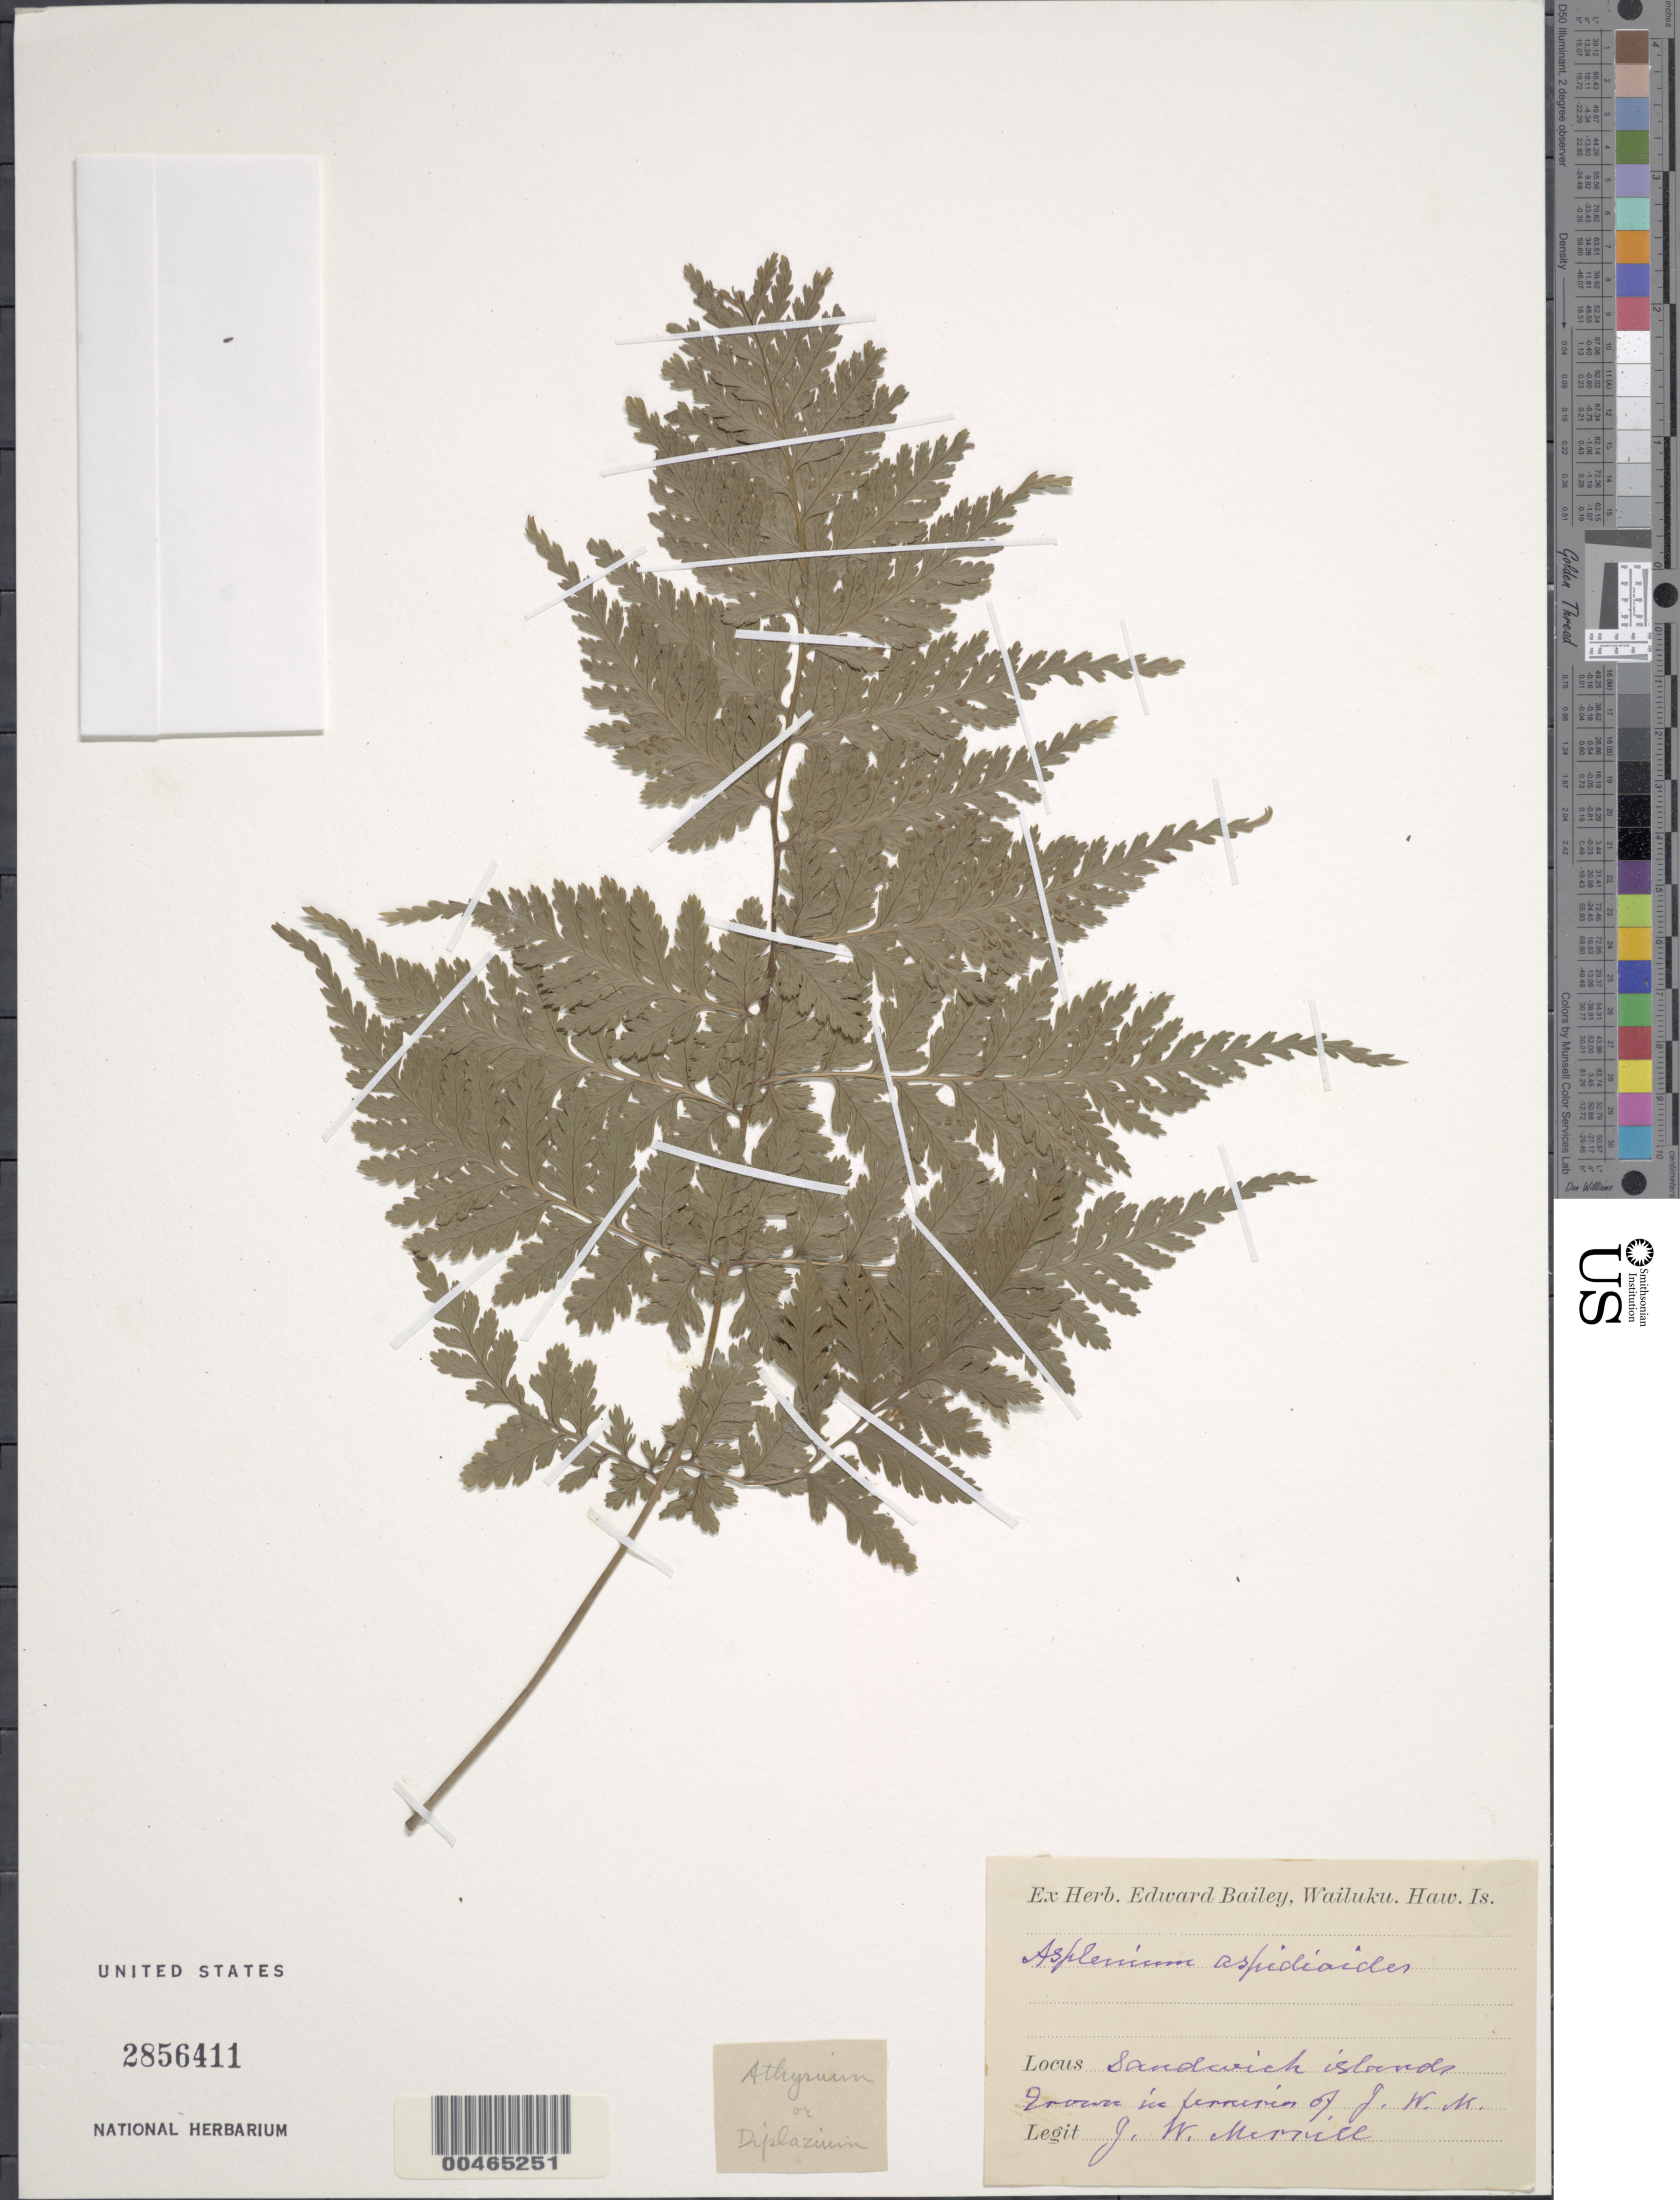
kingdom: Plantae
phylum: Tracheophyta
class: Polypodiopsida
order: Polypodiales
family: Athyriaceae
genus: Athyrium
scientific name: Athyrium sp.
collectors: J. W. Merrill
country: United States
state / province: Hawaii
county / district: Honolulu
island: Oahu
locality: Sandwich Islands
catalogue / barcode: US 2856411